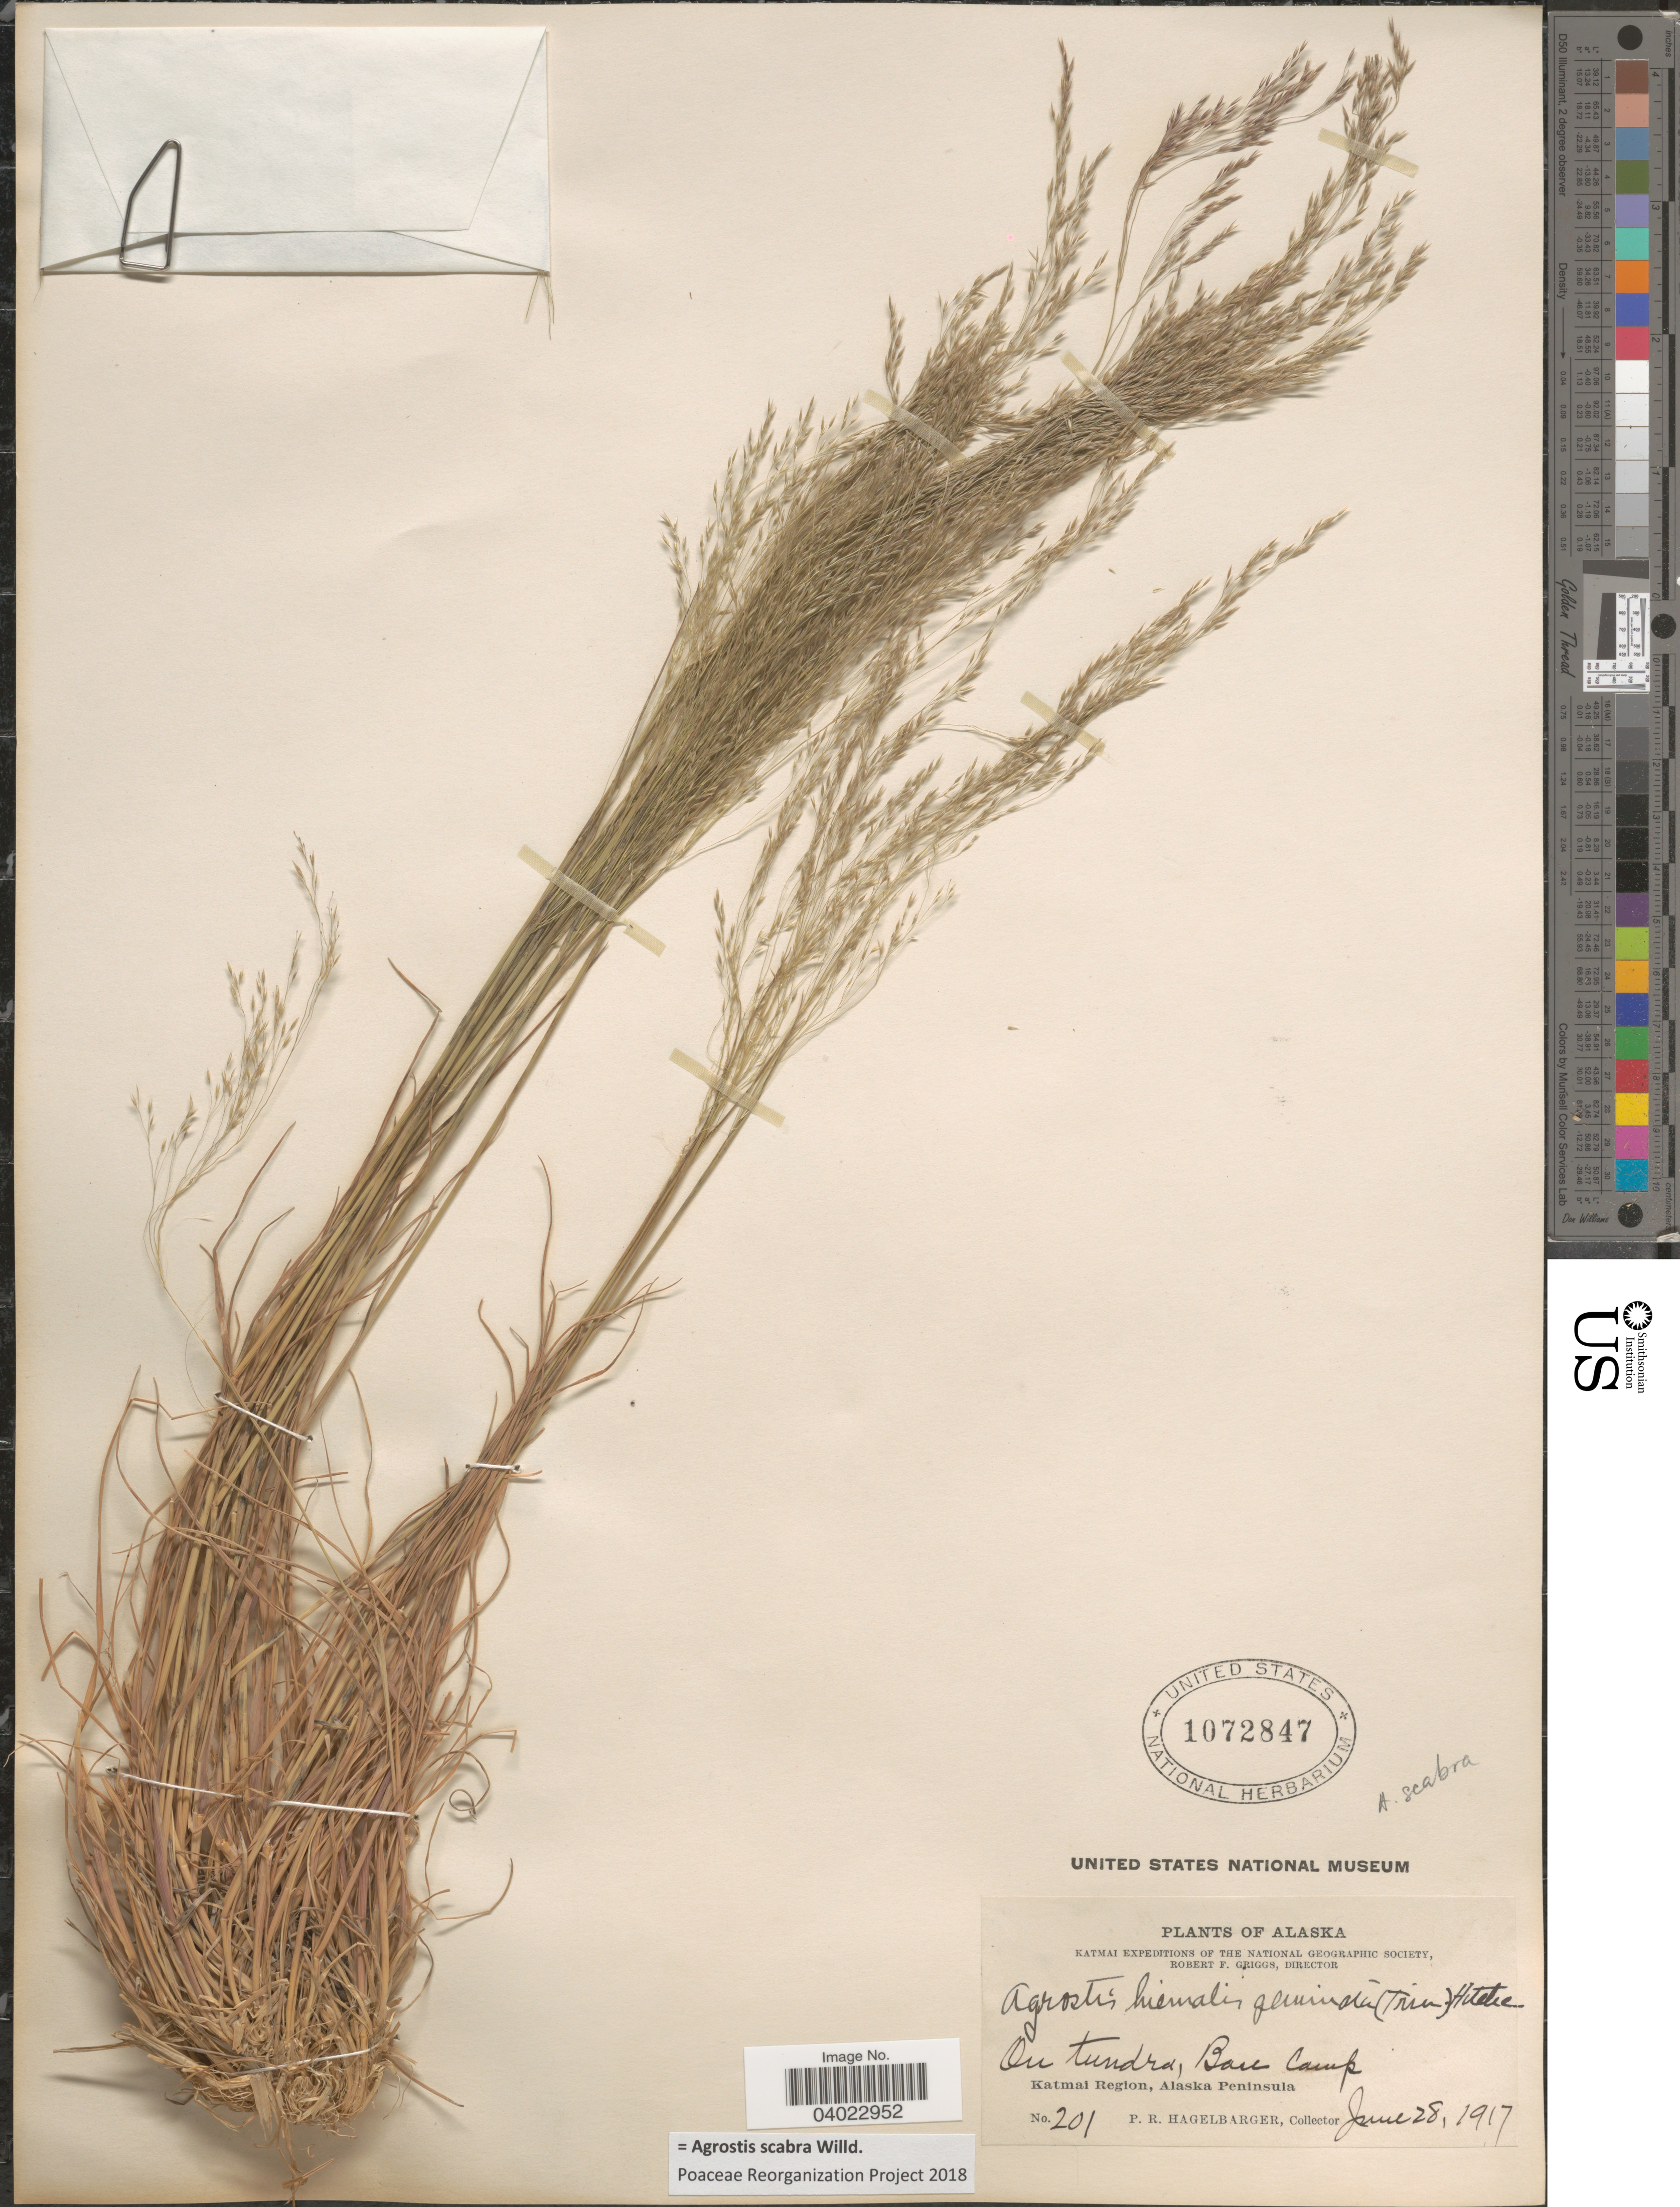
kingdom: Plantae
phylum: Tracheophyta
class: Liliopsida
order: Poales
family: Poaceae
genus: Agrostis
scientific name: Agrostis scabra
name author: Willd.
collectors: P. Hagelbarger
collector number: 201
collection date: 1917-06-28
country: United States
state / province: Alaska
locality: Base Camp. Katmai Region, Alaska Peninsula.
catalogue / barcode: US 1072847